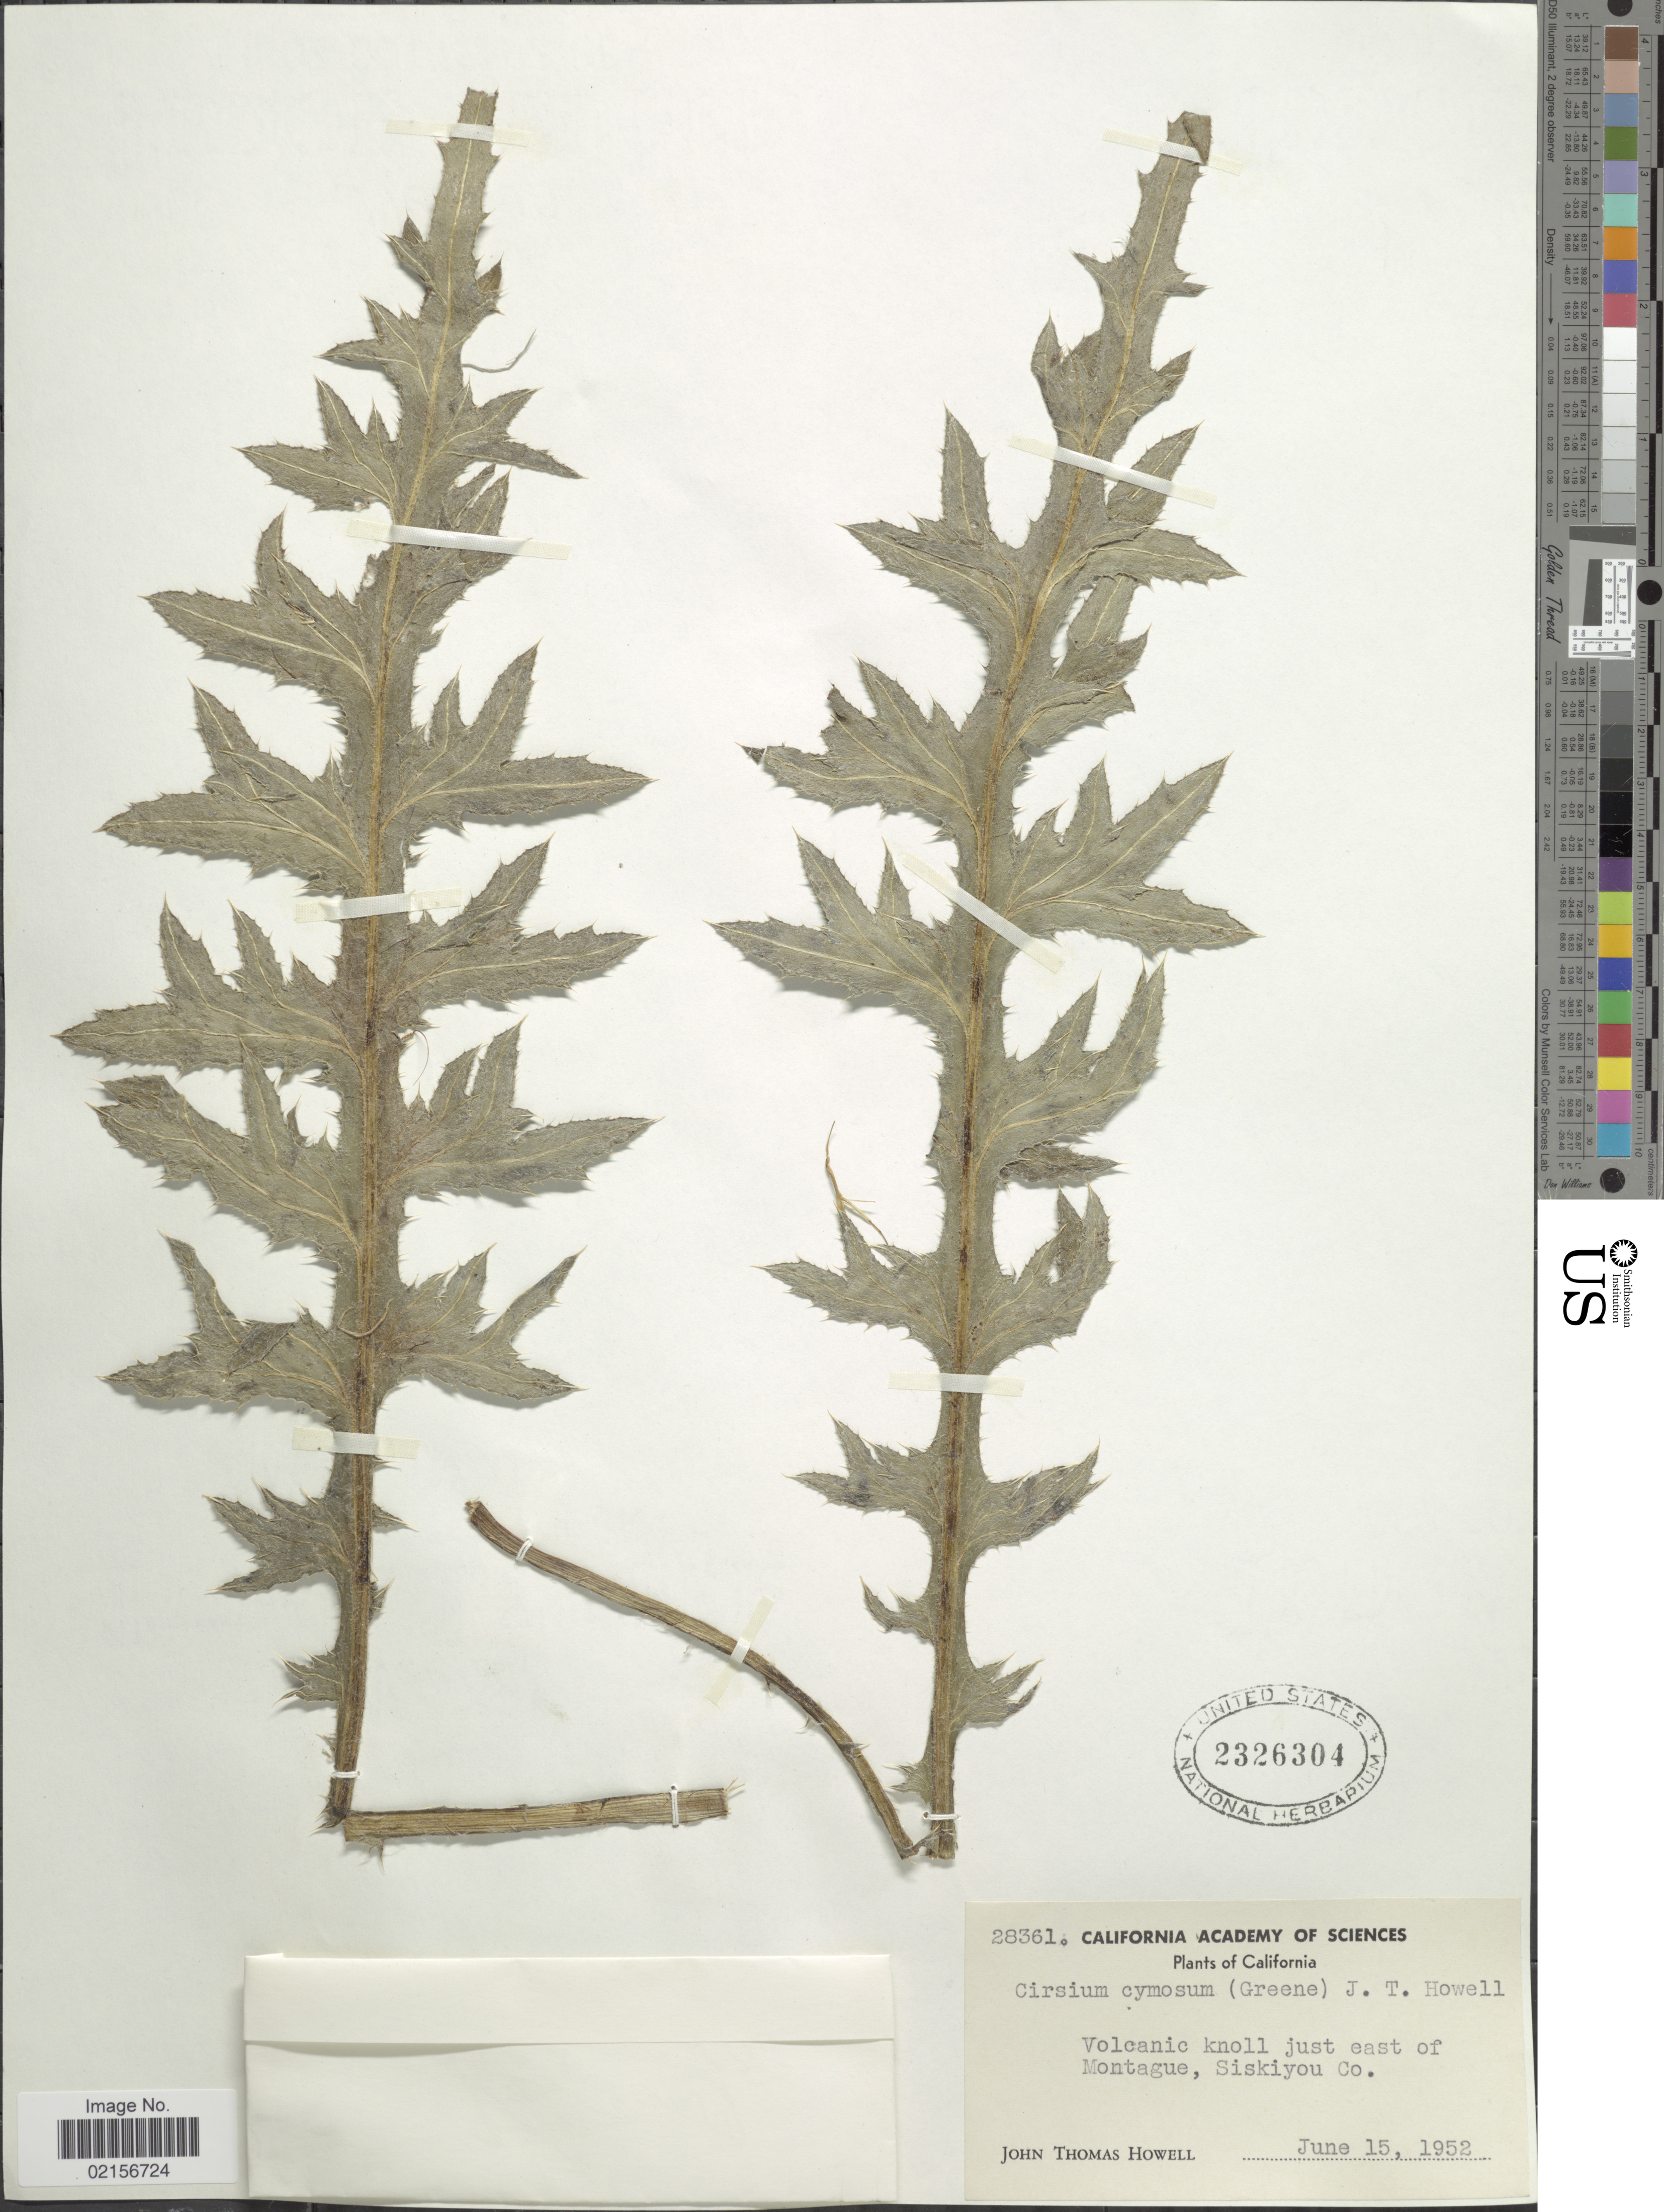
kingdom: Plantae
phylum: Tracheophyta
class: Magnoliopsida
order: Asterales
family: Asteraceae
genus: Cirsium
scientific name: Cirsium cymosum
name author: (Greene) J.T. Howell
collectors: J. T. Howell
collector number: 28361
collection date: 1952-06-15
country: United States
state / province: California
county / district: Siskiyou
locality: Volcanic knoll just east of Montague, Siskiyou Co.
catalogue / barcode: US 2326304